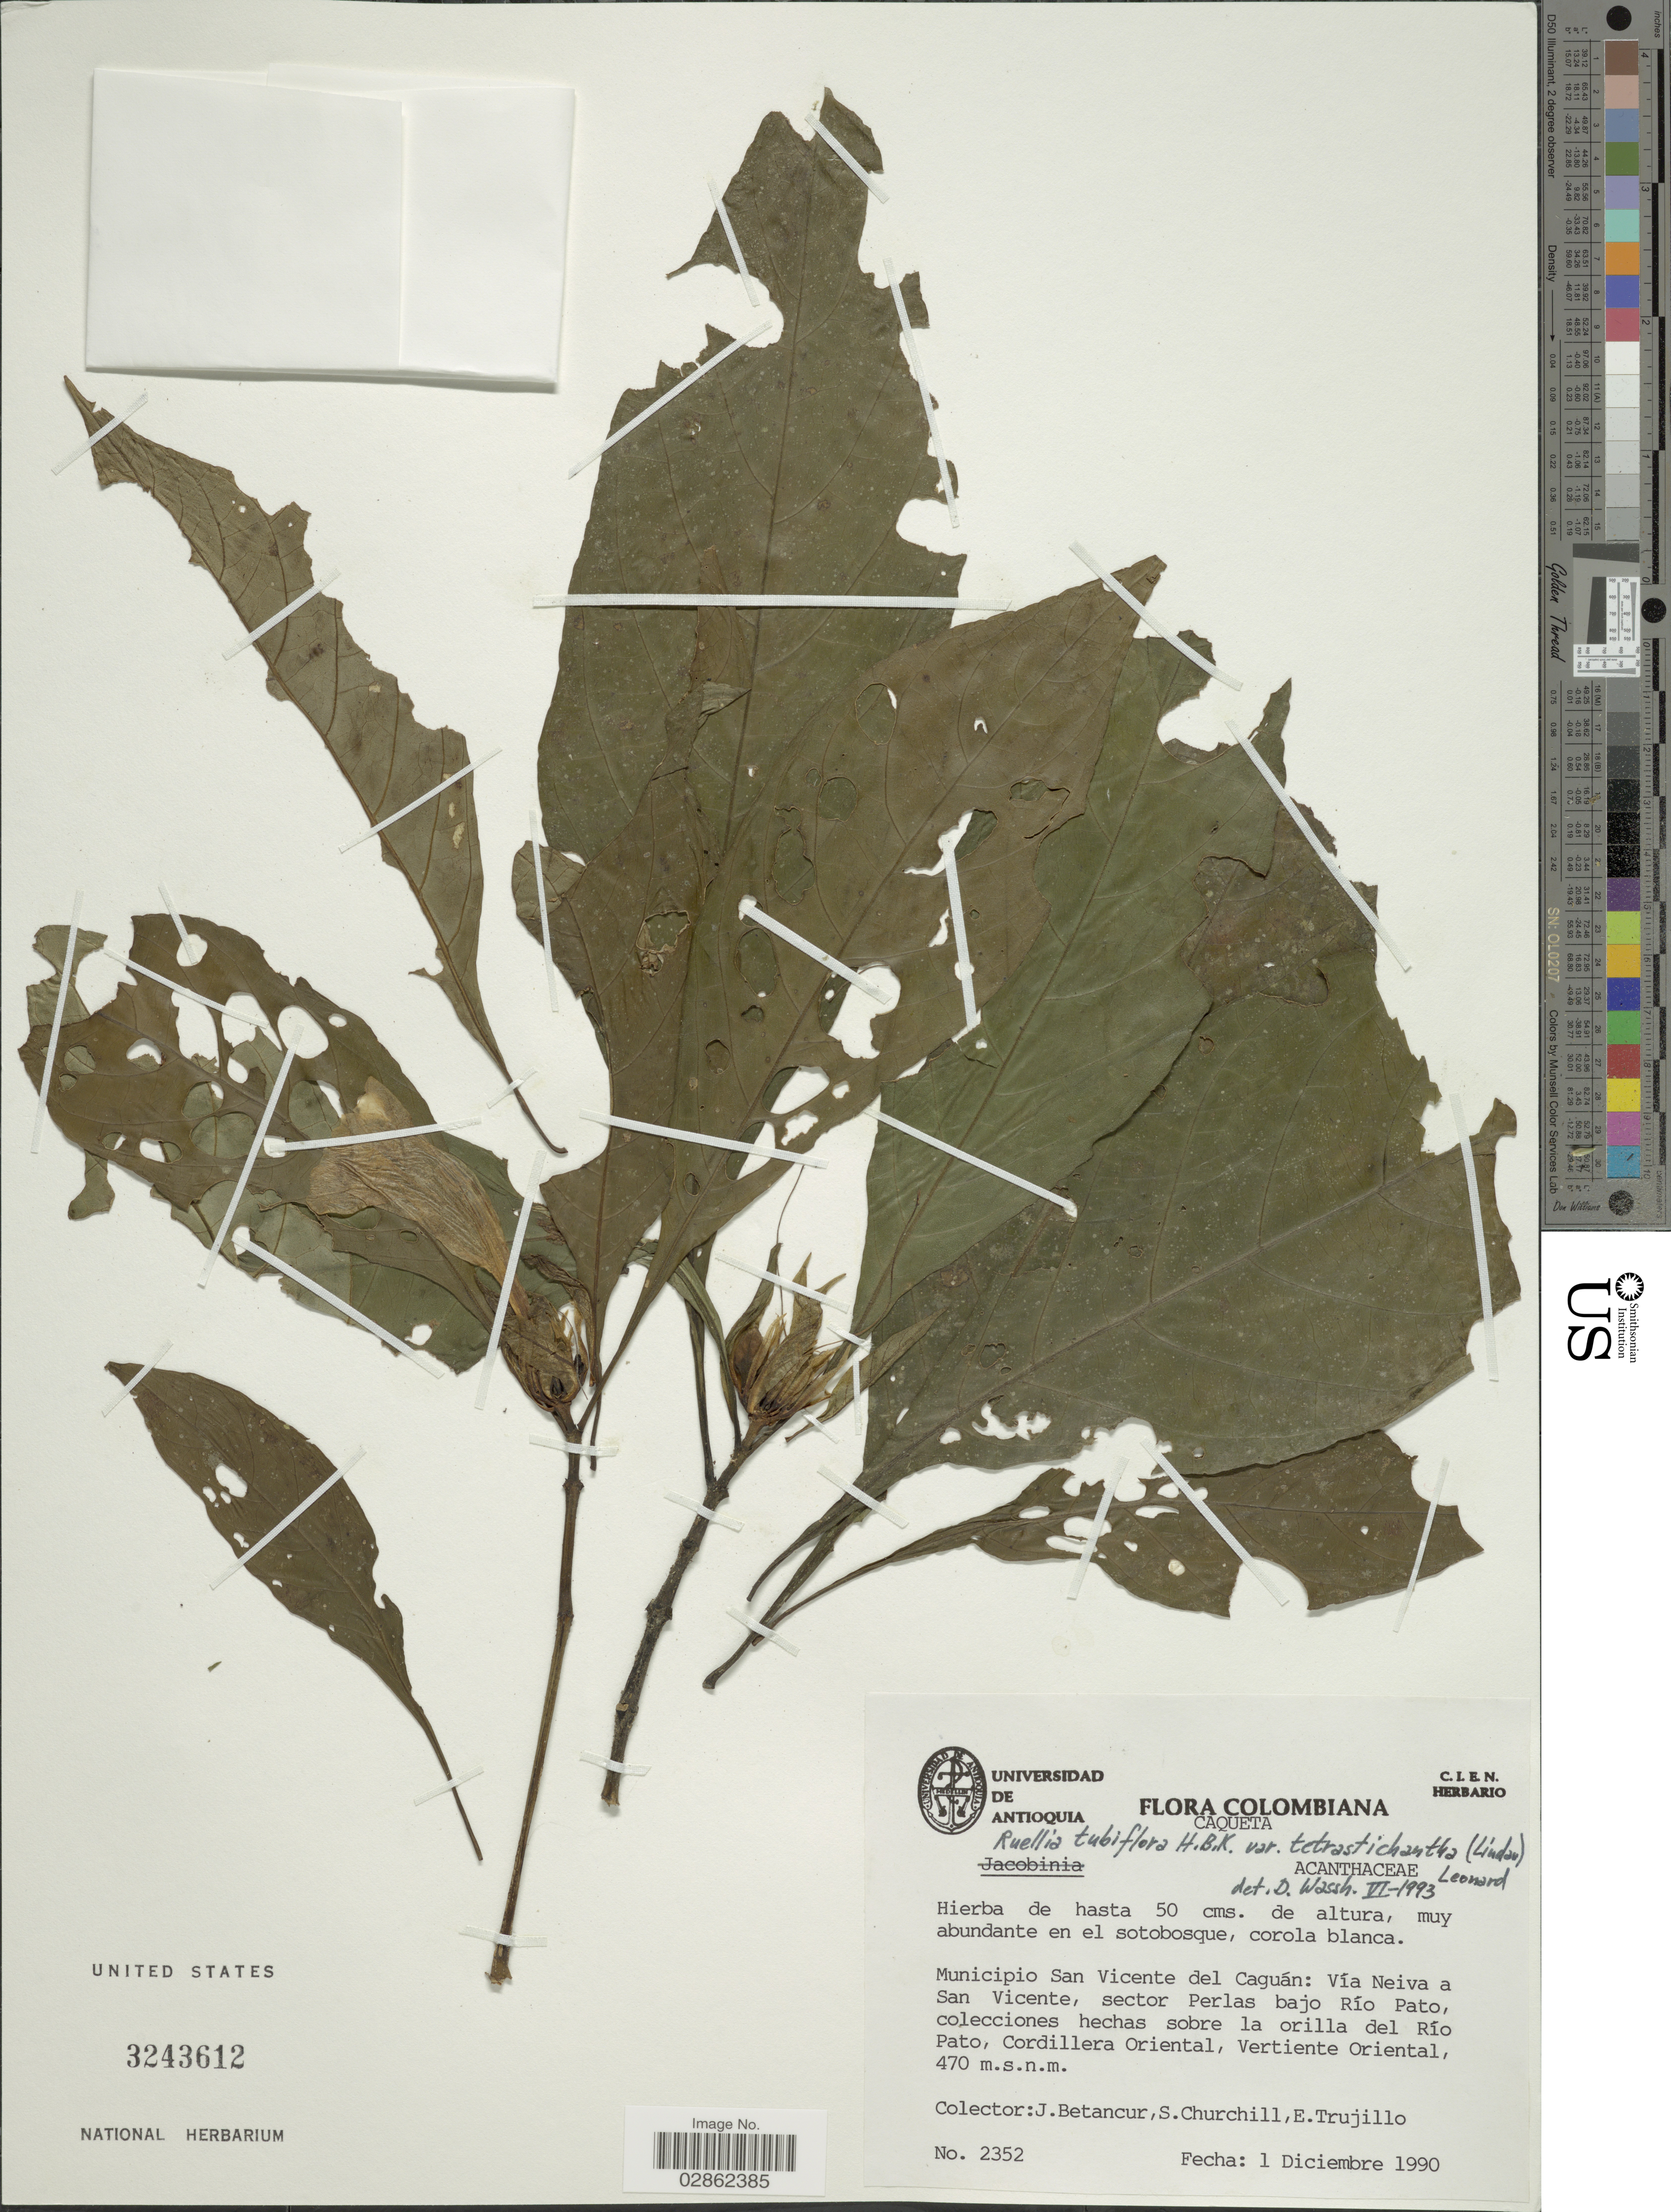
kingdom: Plantae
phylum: Tracheophyta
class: Magnoliopsida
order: Lamiales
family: Acanthaceae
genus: Ruellia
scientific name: Ruellia tubiflora var. tetrastichantha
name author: Kunth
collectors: J. Betancur, S. Churchill & E. Trujillo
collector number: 2352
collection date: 1990-12-01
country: Colombia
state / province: Caquetá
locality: Municipio San Vicente del Caguán: Vía Neiva a San Vicente, sector Perlas bajo Río Pato, colecciones hechas sobre la orilla del Río Pato, Cordillera Oriental, Vertiente Oriental.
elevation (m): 470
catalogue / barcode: US 3243612